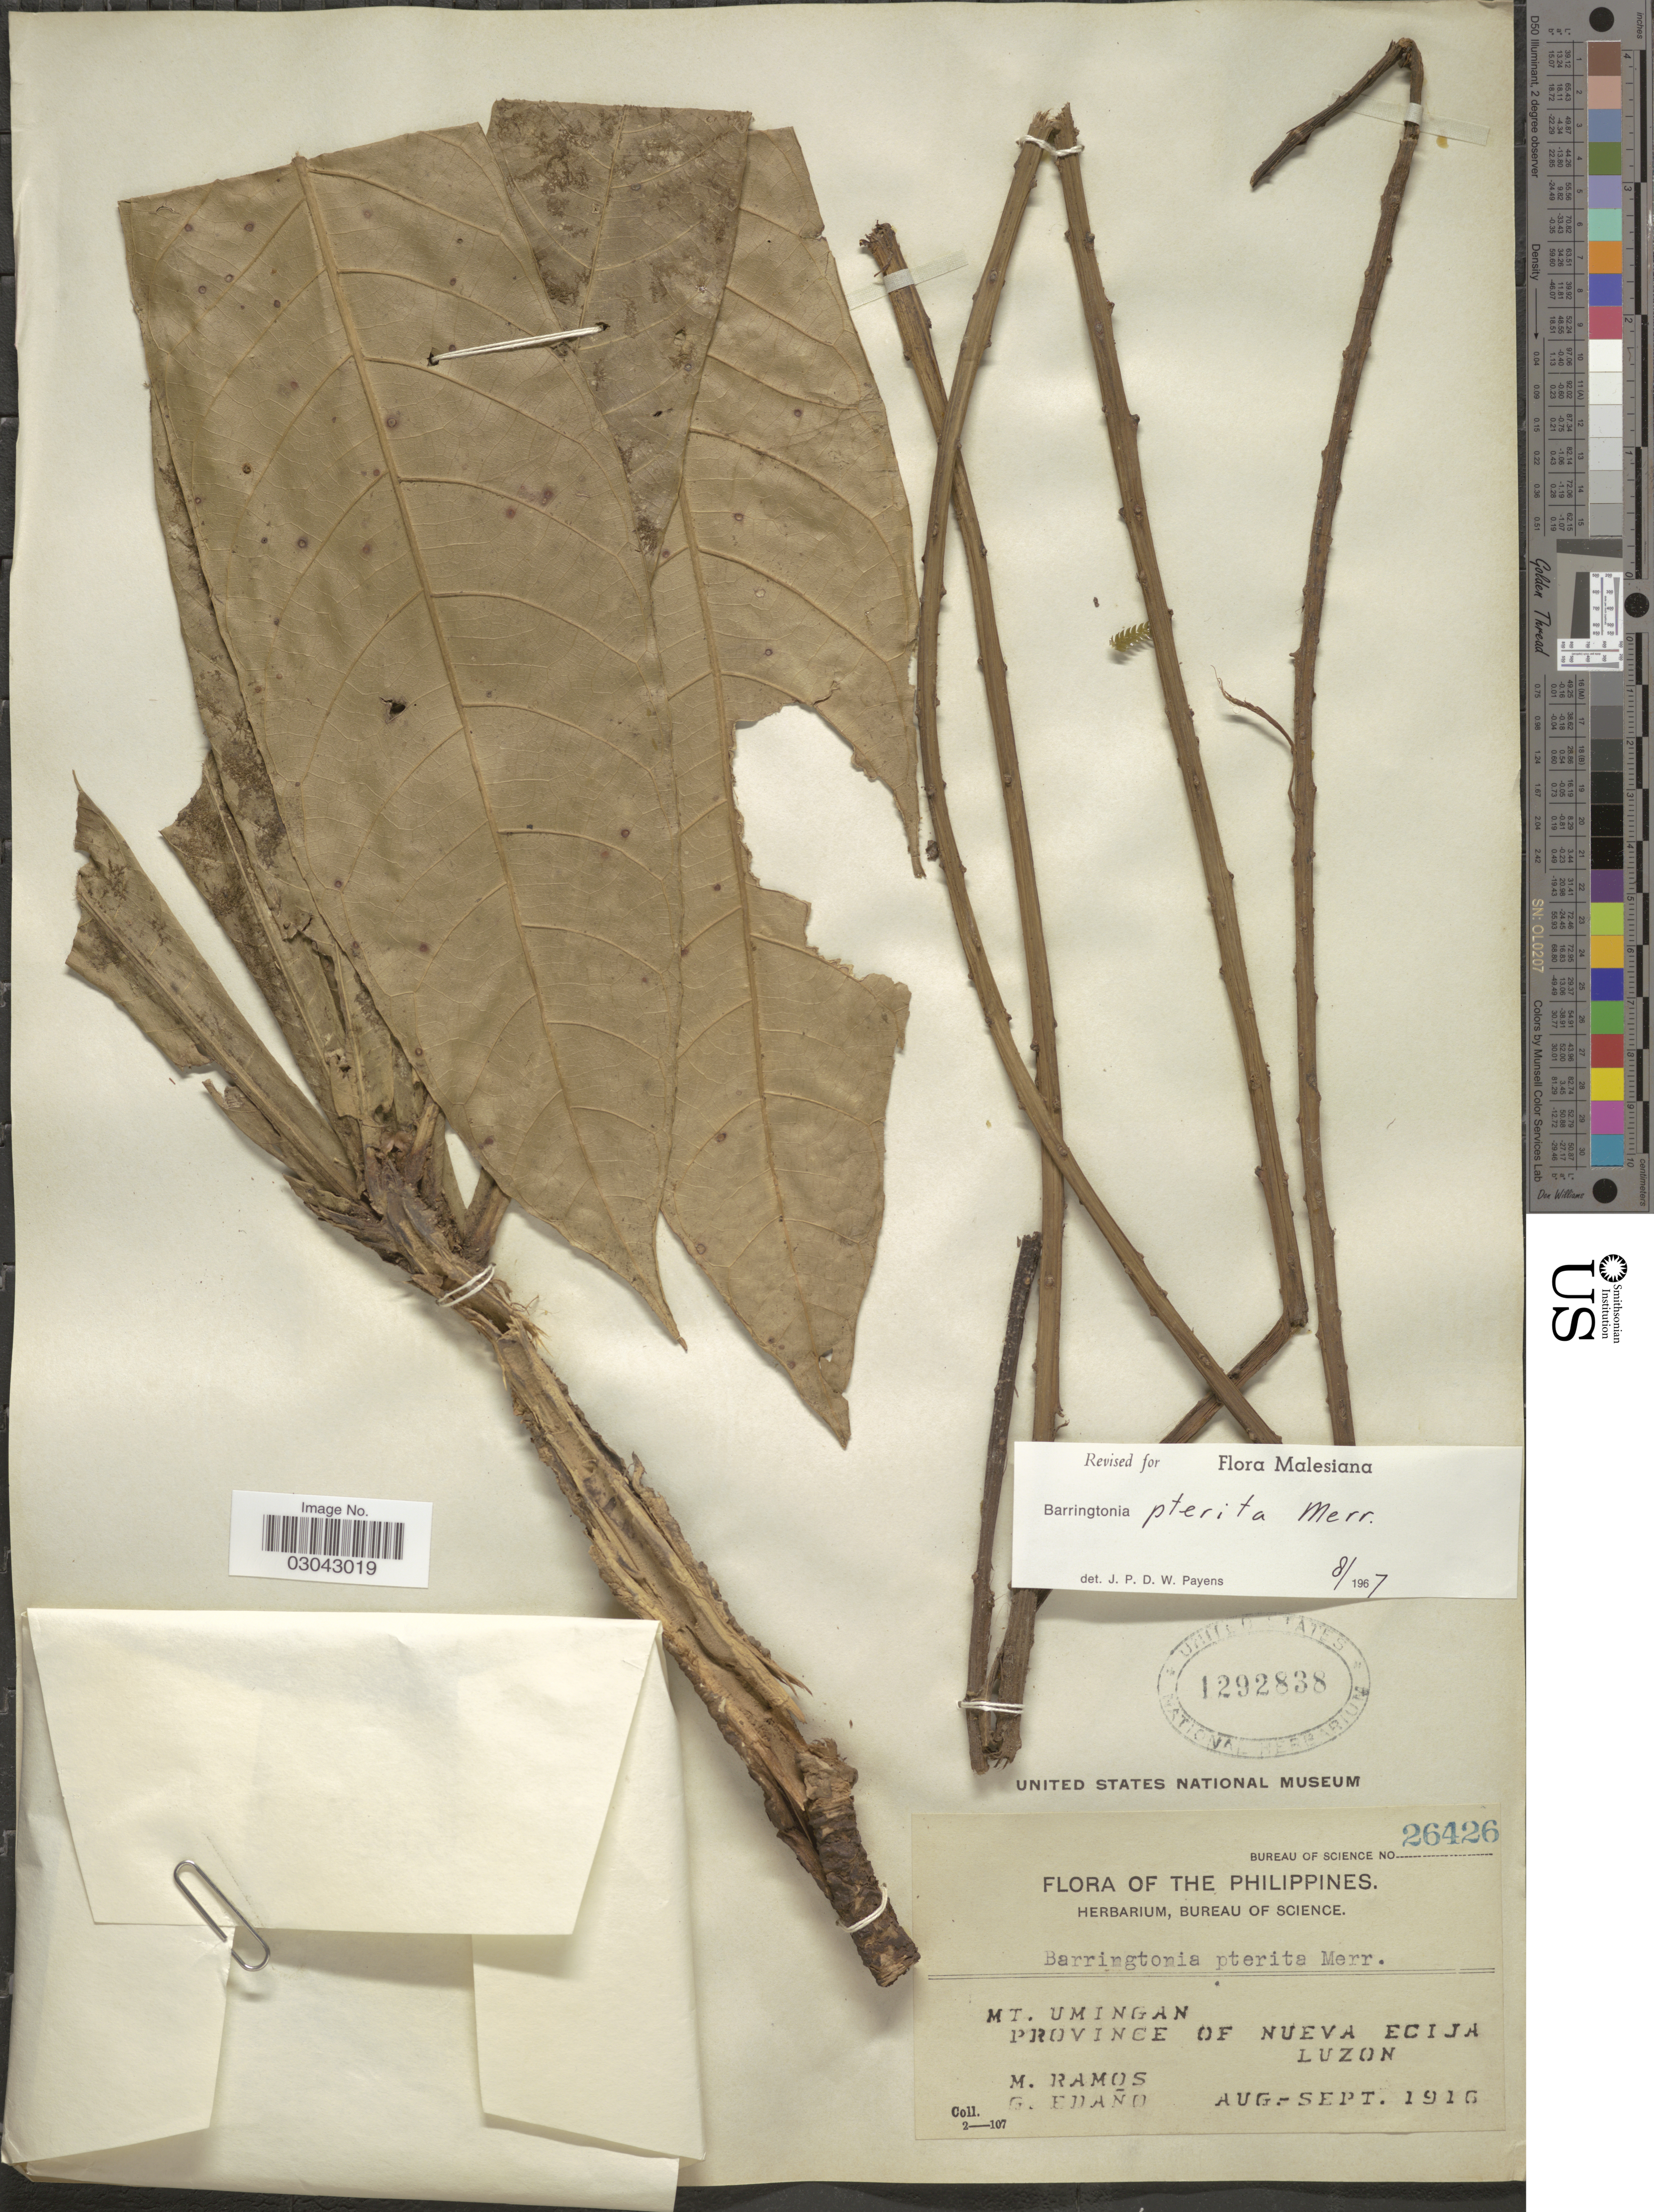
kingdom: Plantae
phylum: Tracheophyta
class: Magnoliopsida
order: Ericales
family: Lecythidaceae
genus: Barringtonia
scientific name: Barringtonia pterita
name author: Merr.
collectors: M. Ramos & G. Edaño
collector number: Bureau of Science 26426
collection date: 1916-08/1916-09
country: Philippines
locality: Mt. Umingan, Province of Nueva Ecija, Luzon.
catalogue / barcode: US 1292838